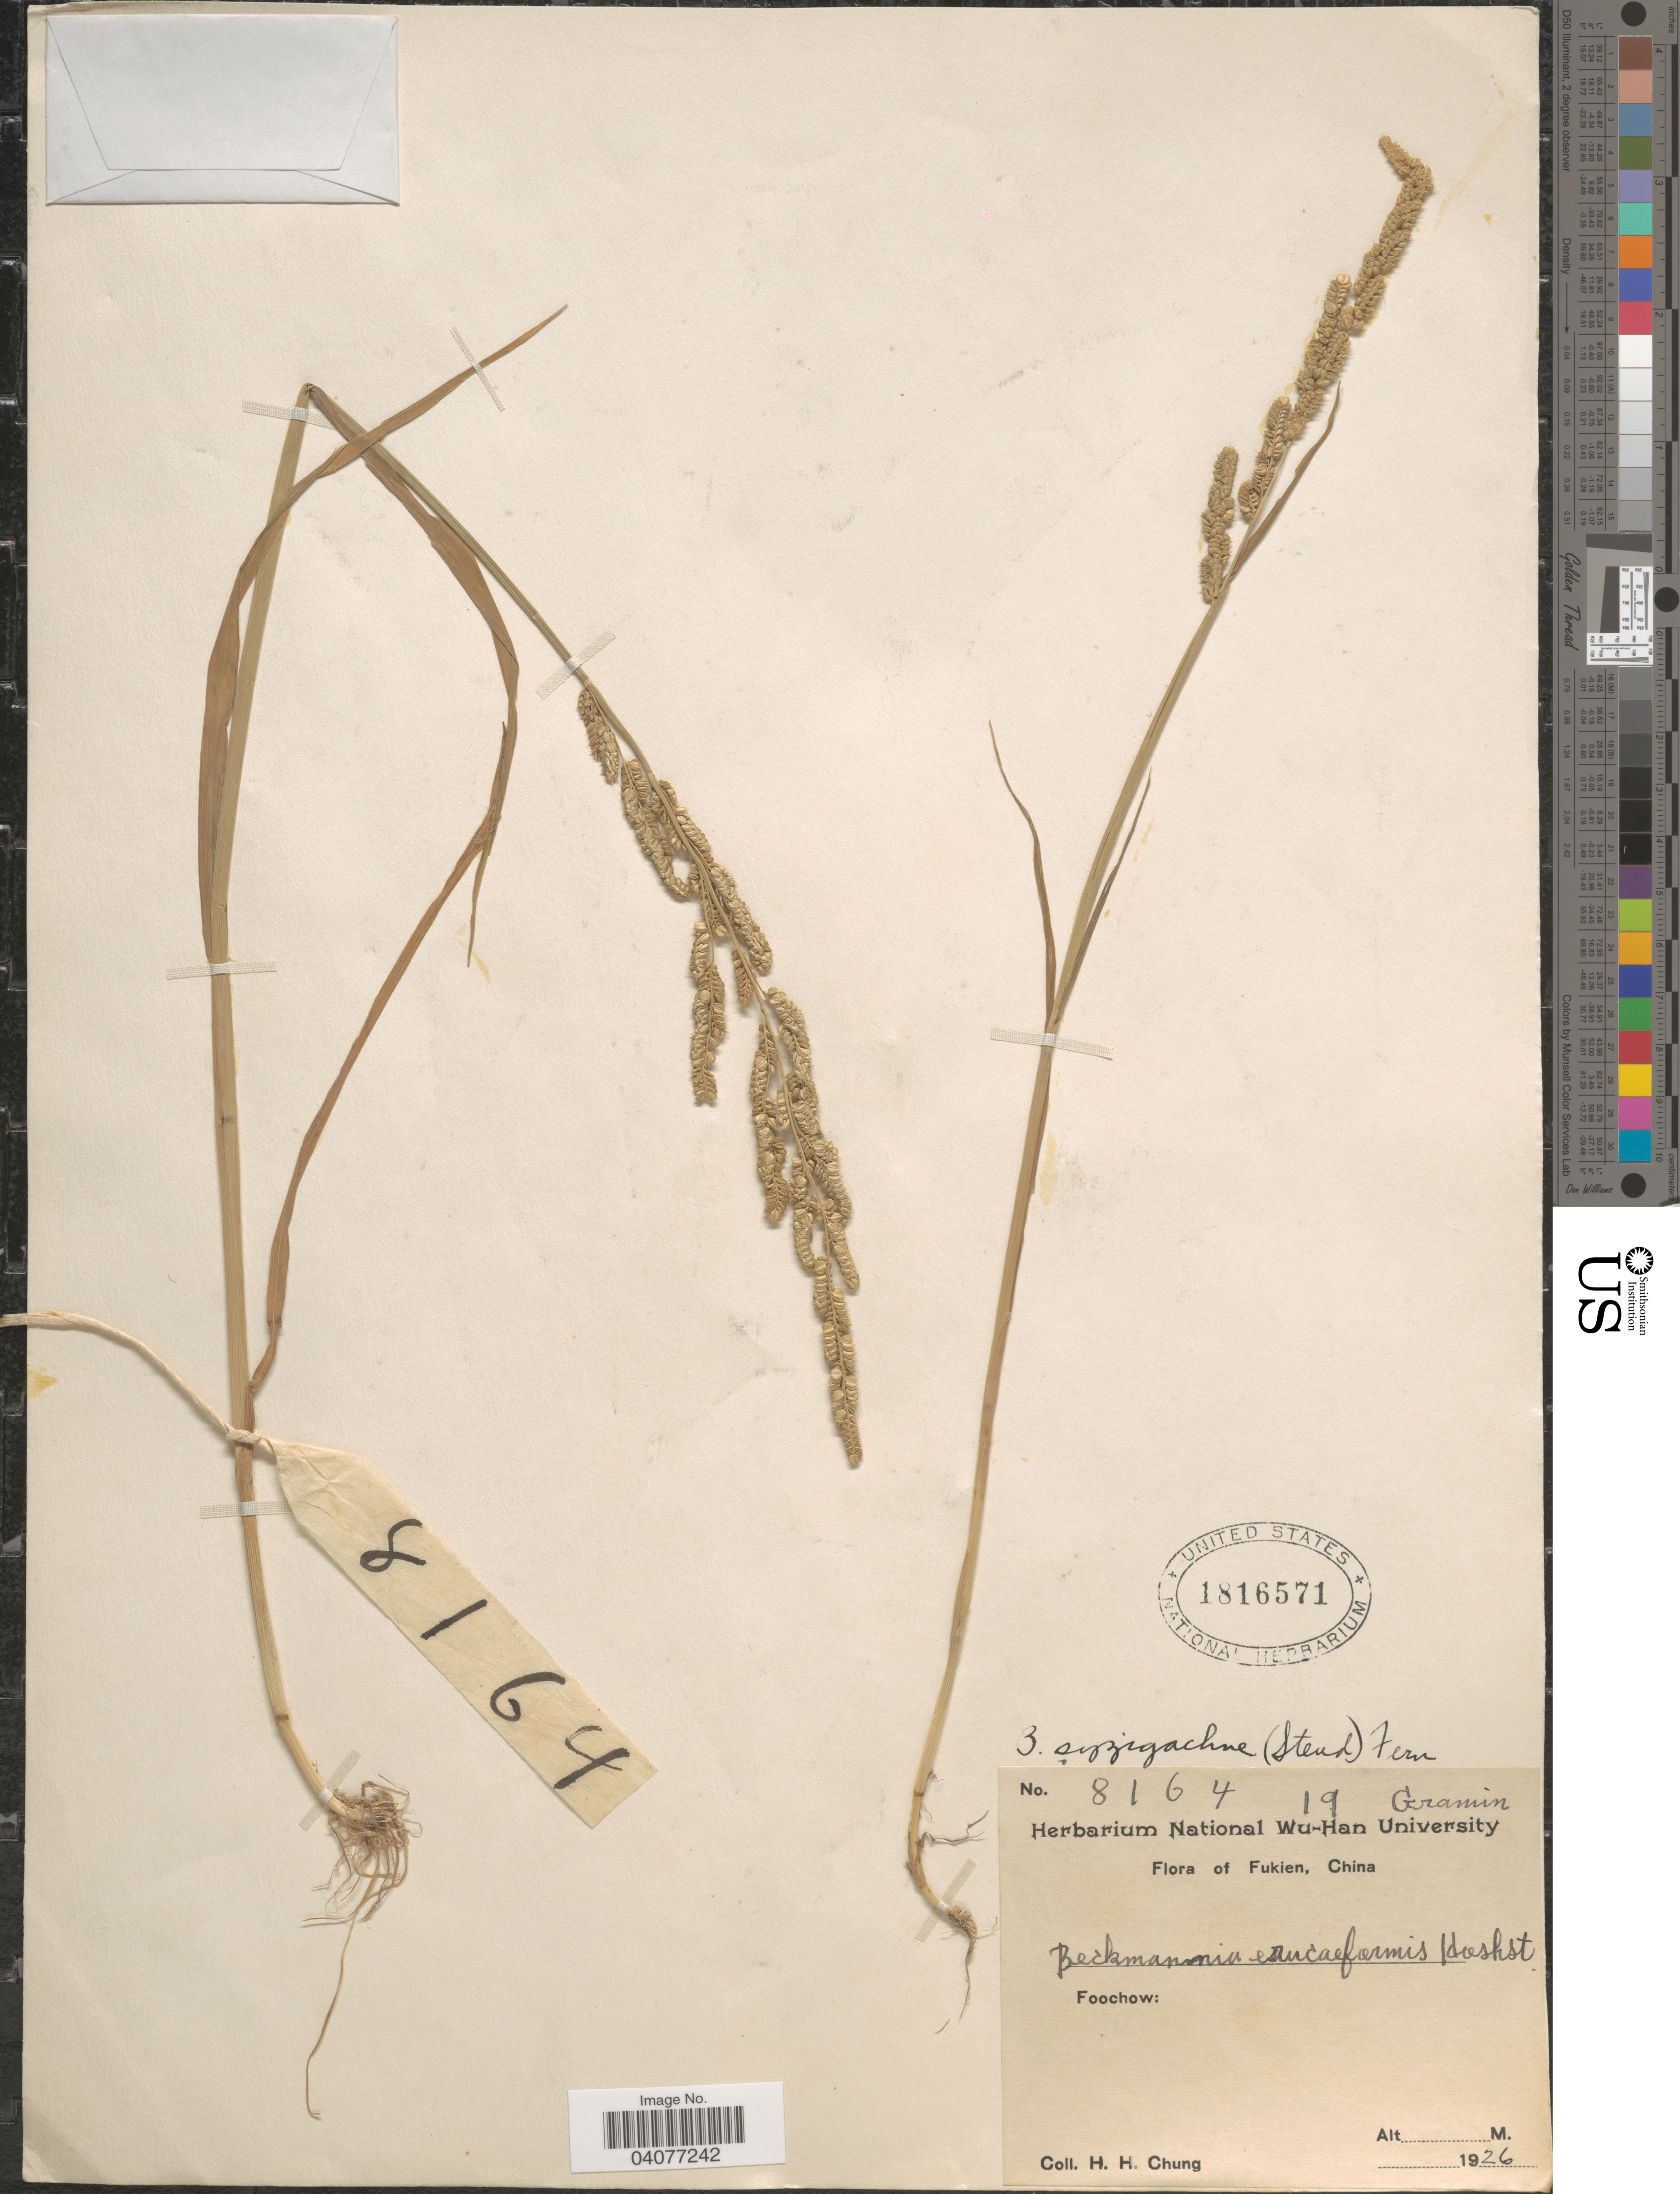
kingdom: Plantae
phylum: Tracheophyta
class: Liliopsida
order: Poales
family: Poaceae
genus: Beckmannia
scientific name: Beckmannia syzigachne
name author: (Steud.) Fernald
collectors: H. Chung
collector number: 8164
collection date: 1926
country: China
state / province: Fujian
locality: Fukien. Foochow.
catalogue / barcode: US 1816571